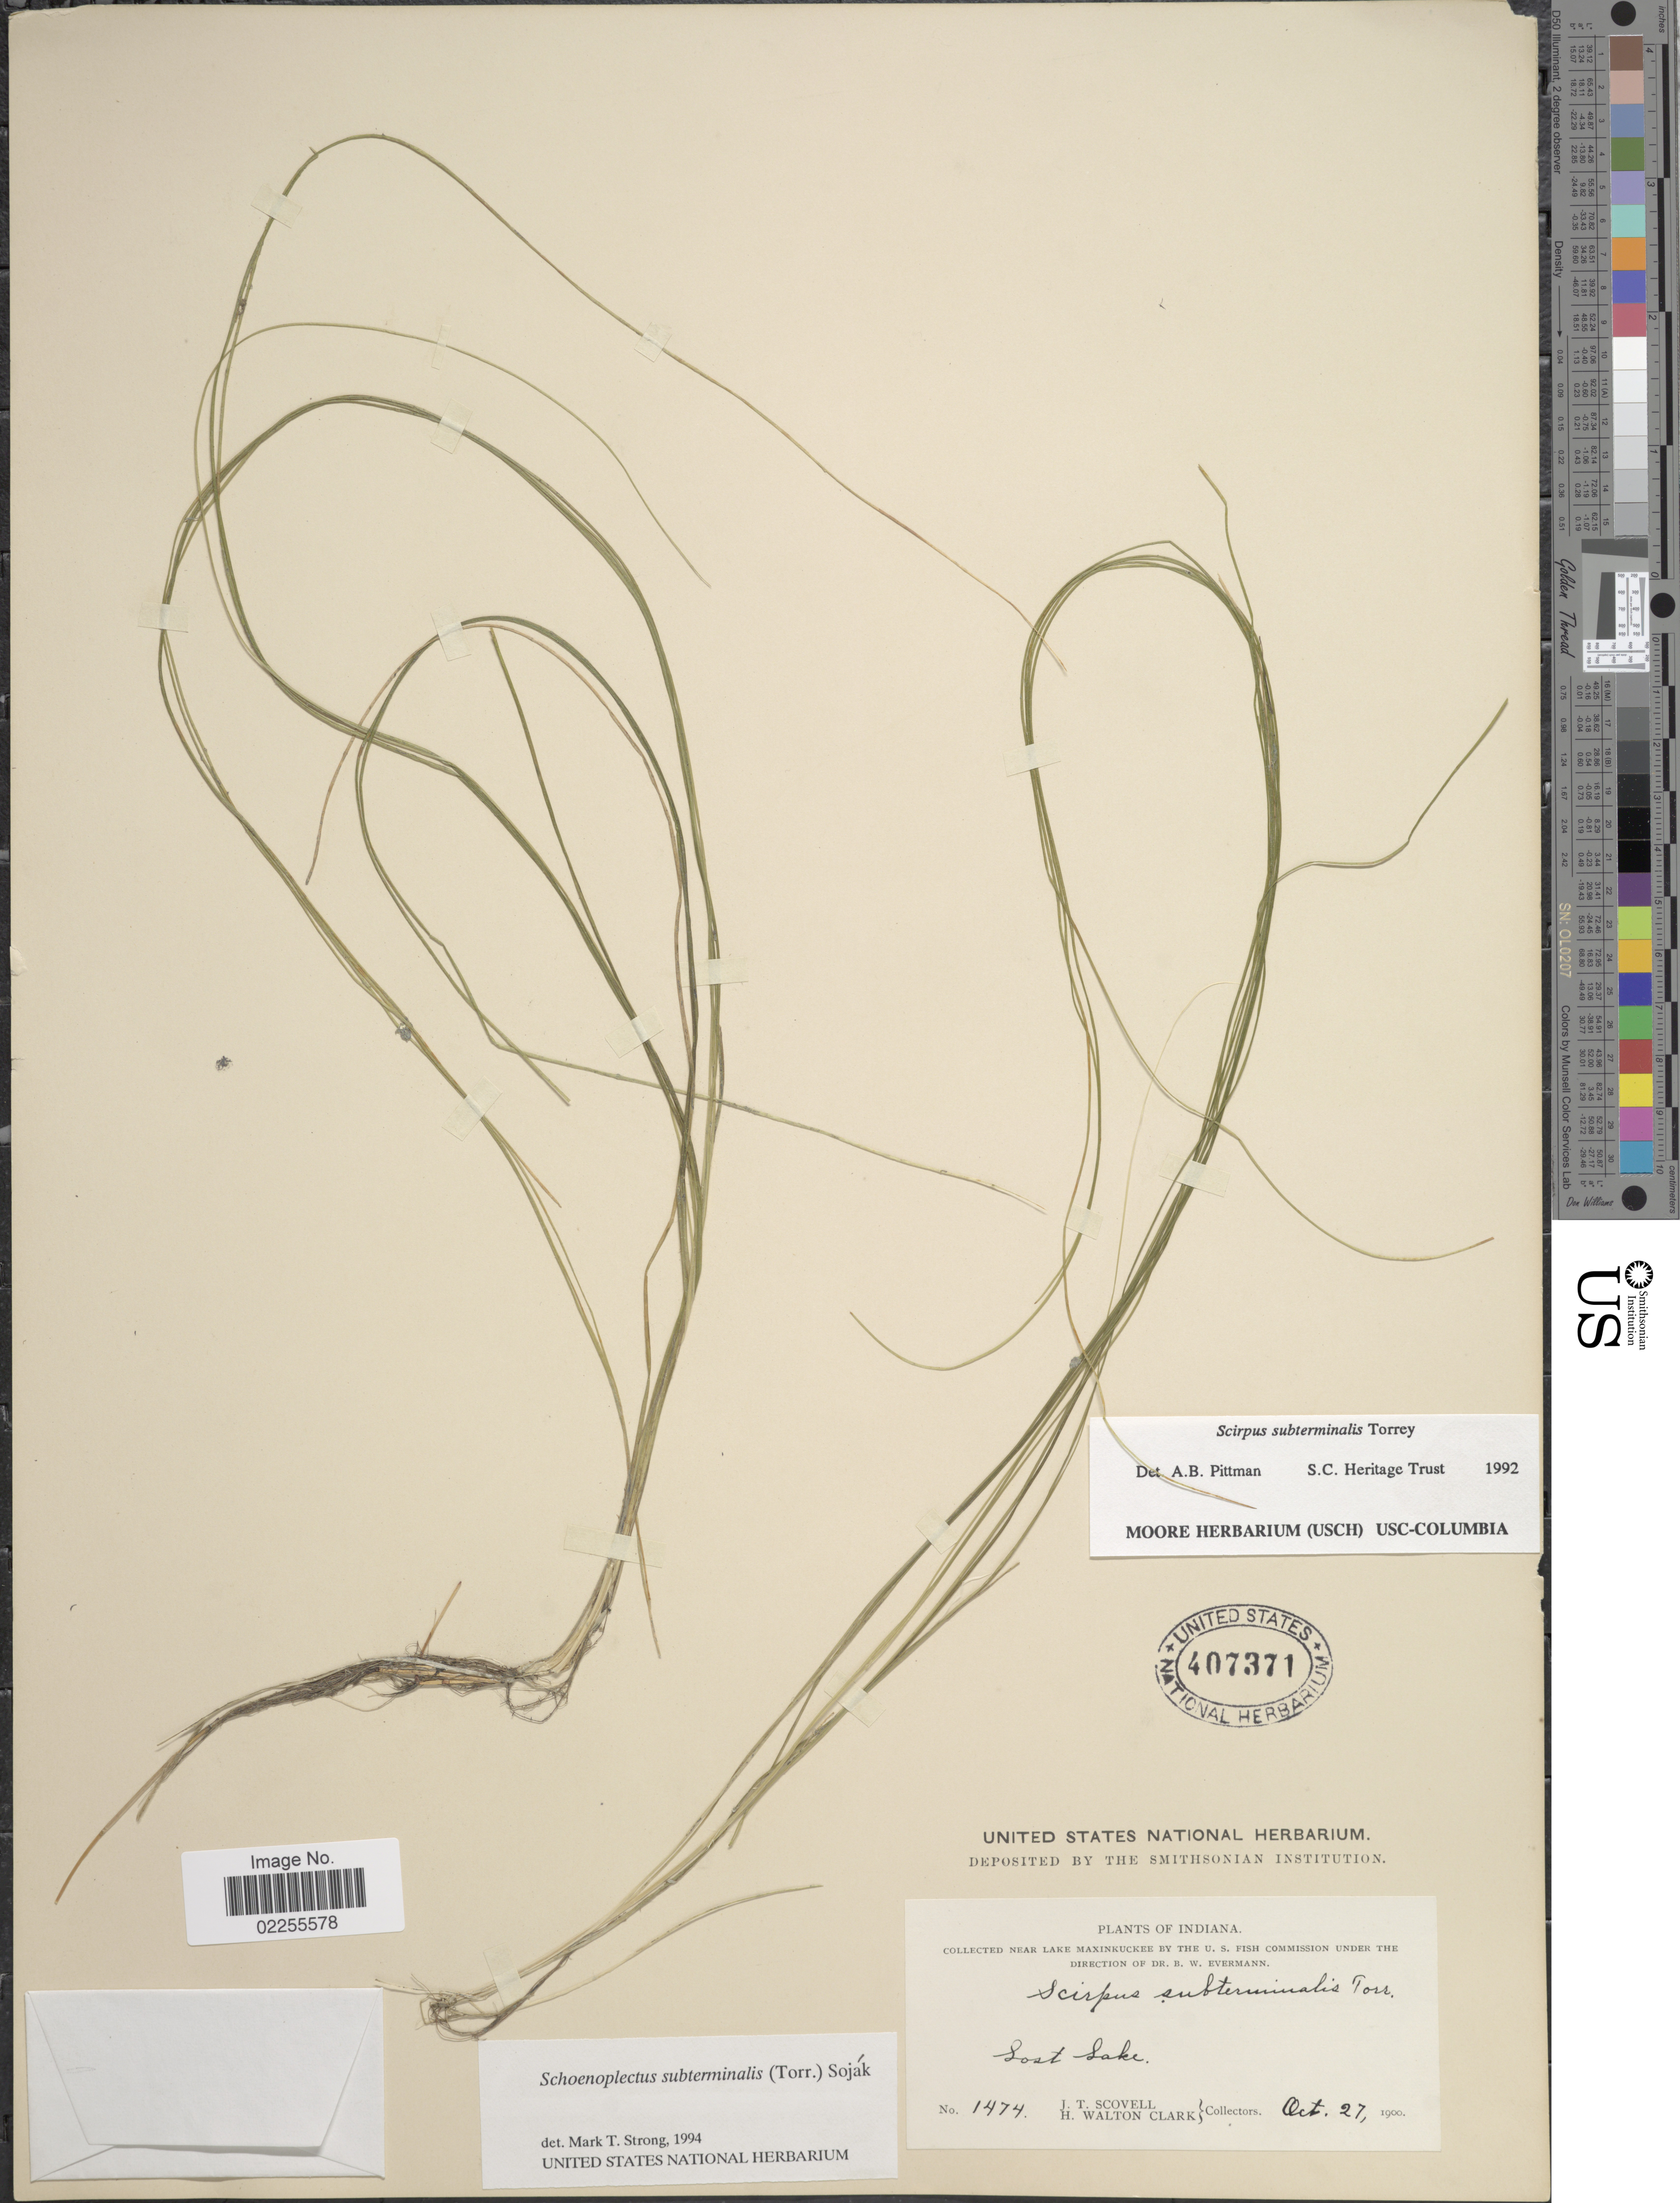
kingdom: Plantae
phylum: Tracheophyta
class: Liliopsida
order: Poales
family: Cyperaceae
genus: Schoenoplectus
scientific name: Schoenoplectus subterminalis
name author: (Torr.) Soják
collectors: J. T. Scovell & H. W. Clark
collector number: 1474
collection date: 1900-10-27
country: United States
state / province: Indiana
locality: Near Lake Maxinkuckee, Lost Lake.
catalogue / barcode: US 407371